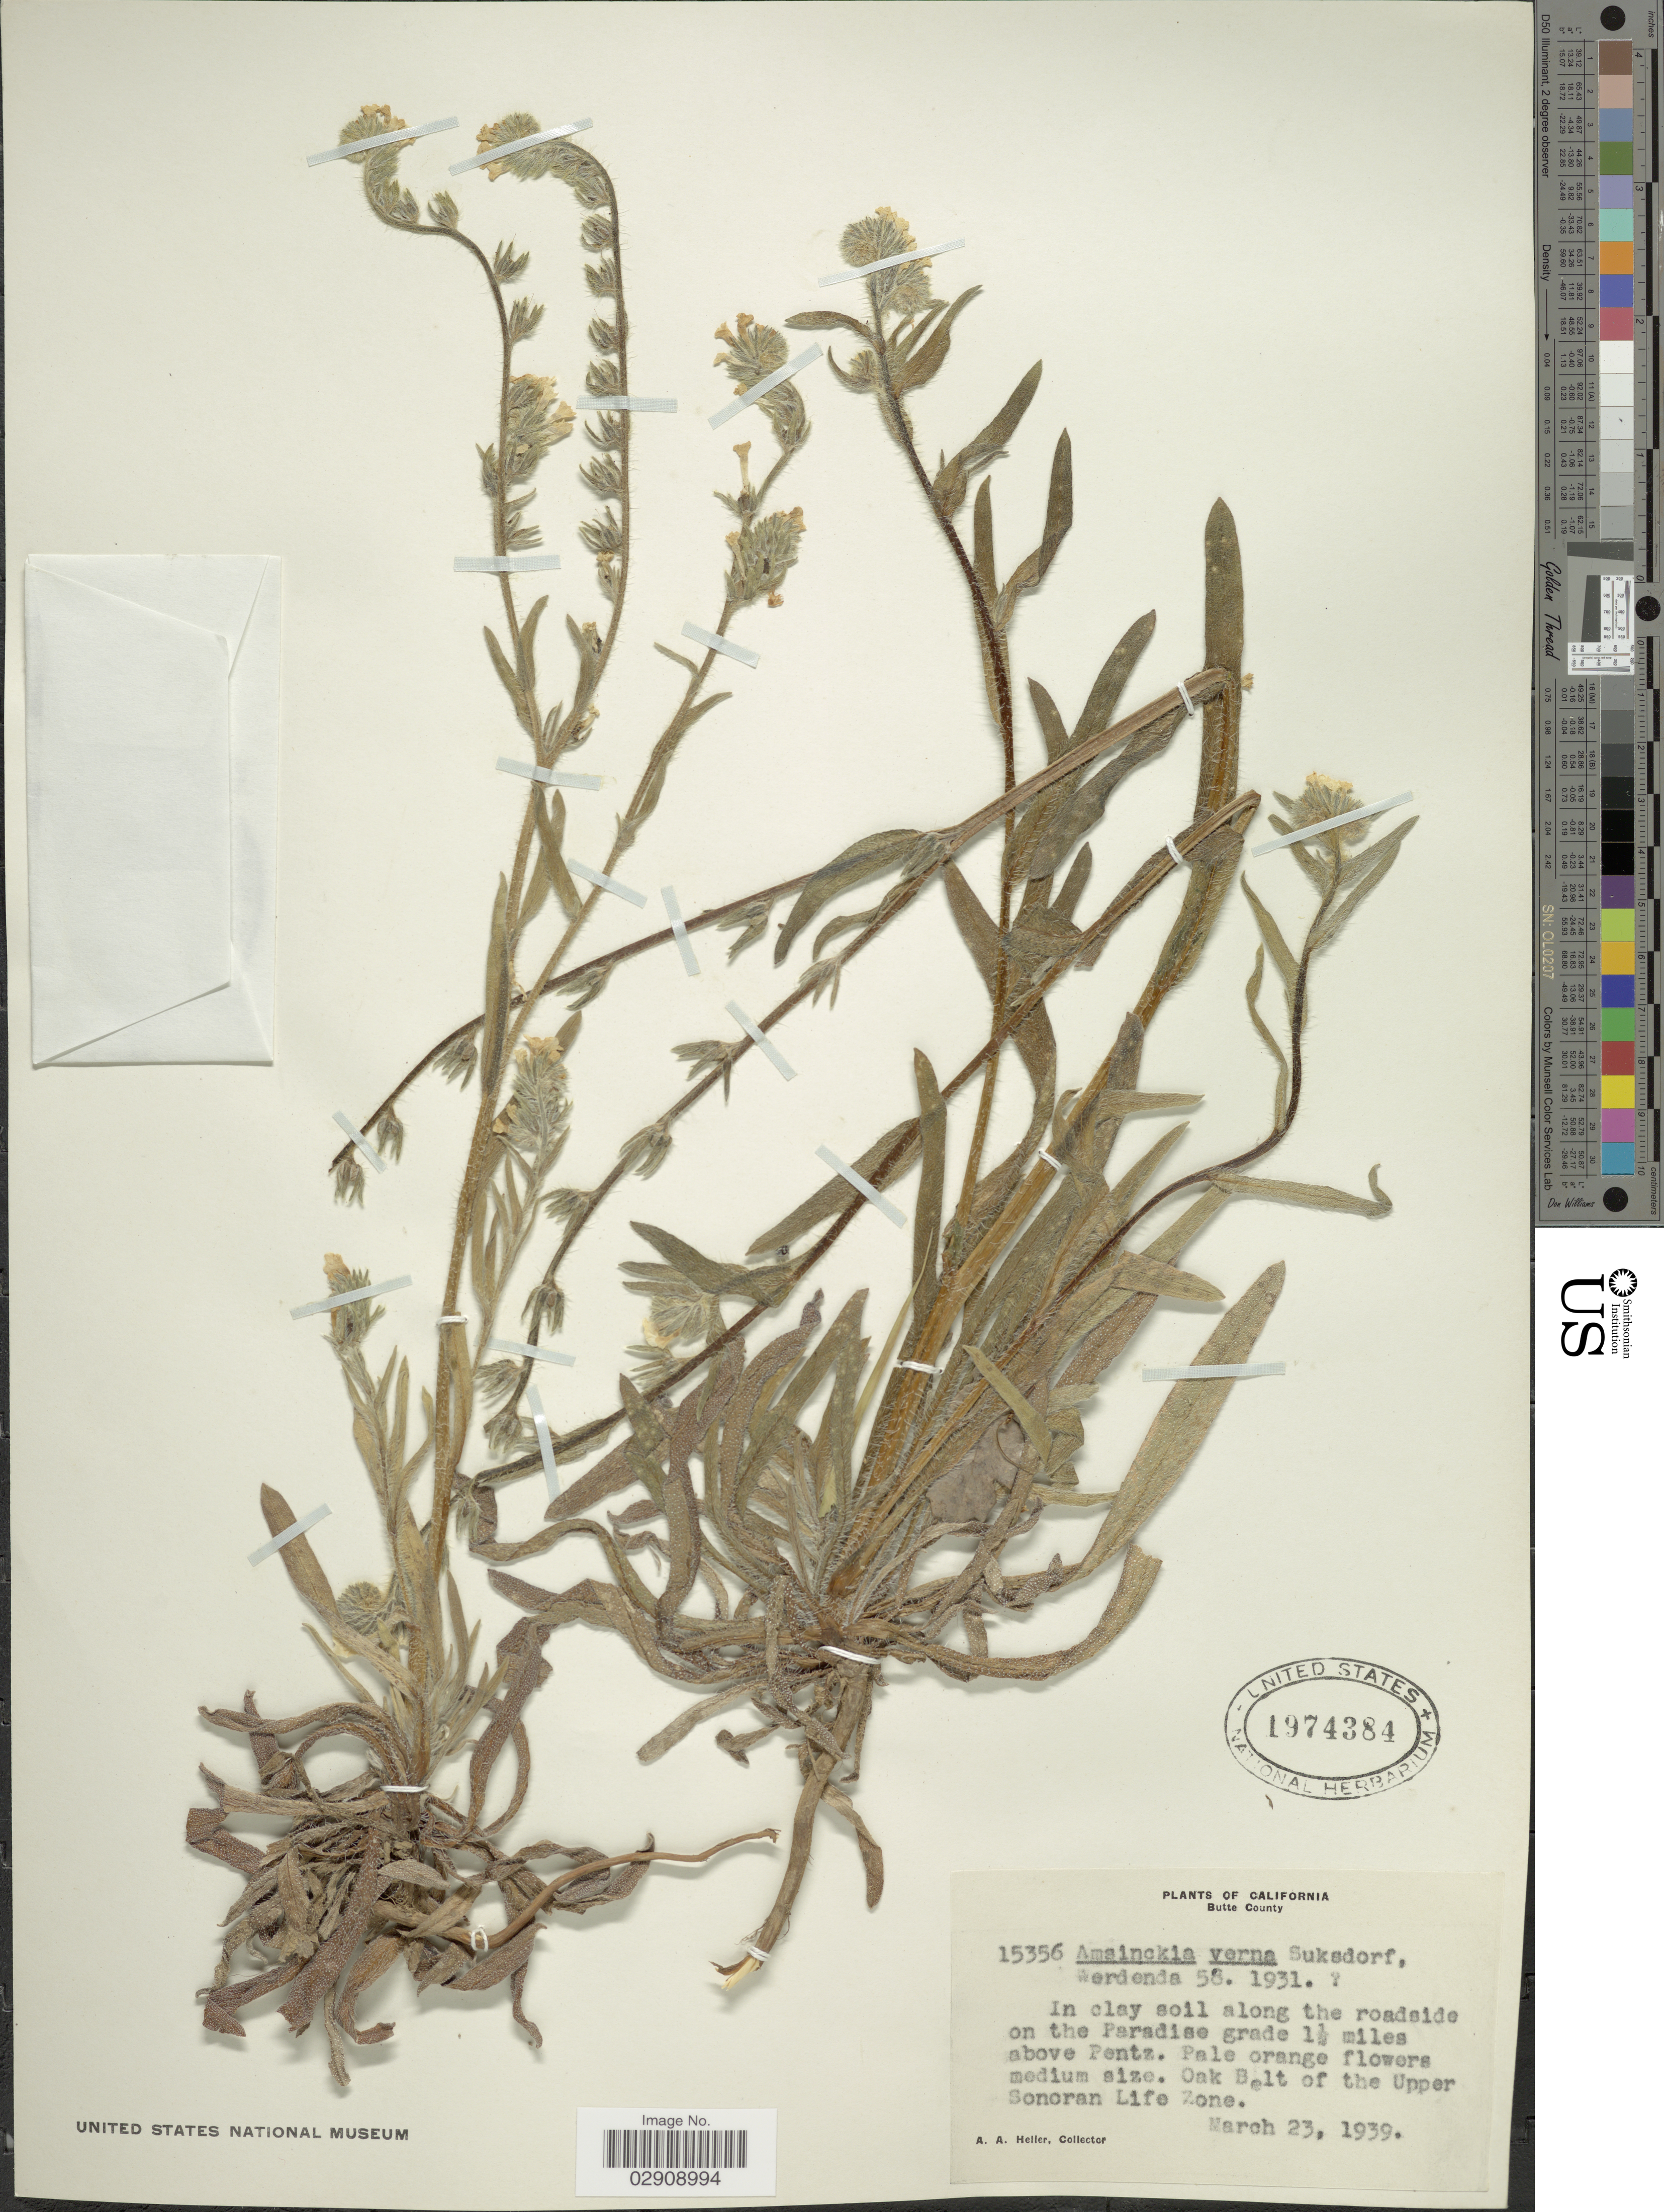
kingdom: Plantae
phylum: Tracheophyta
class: Magnoliopsida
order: Boraginales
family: Boraginaceae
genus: Amsinckia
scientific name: Amsinckia eastwoodiae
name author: J.F. Macbr.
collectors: A. A. Heller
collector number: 15356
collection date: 1939-03-23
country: United States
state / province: California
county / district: Butte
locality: In the clay soil along the roadside on the Paradise grade 1 1/2 miles above Pentz. Oak Belt of the Upper Sonoran Life Zone. Butte County. California.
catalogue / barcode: US 1974384